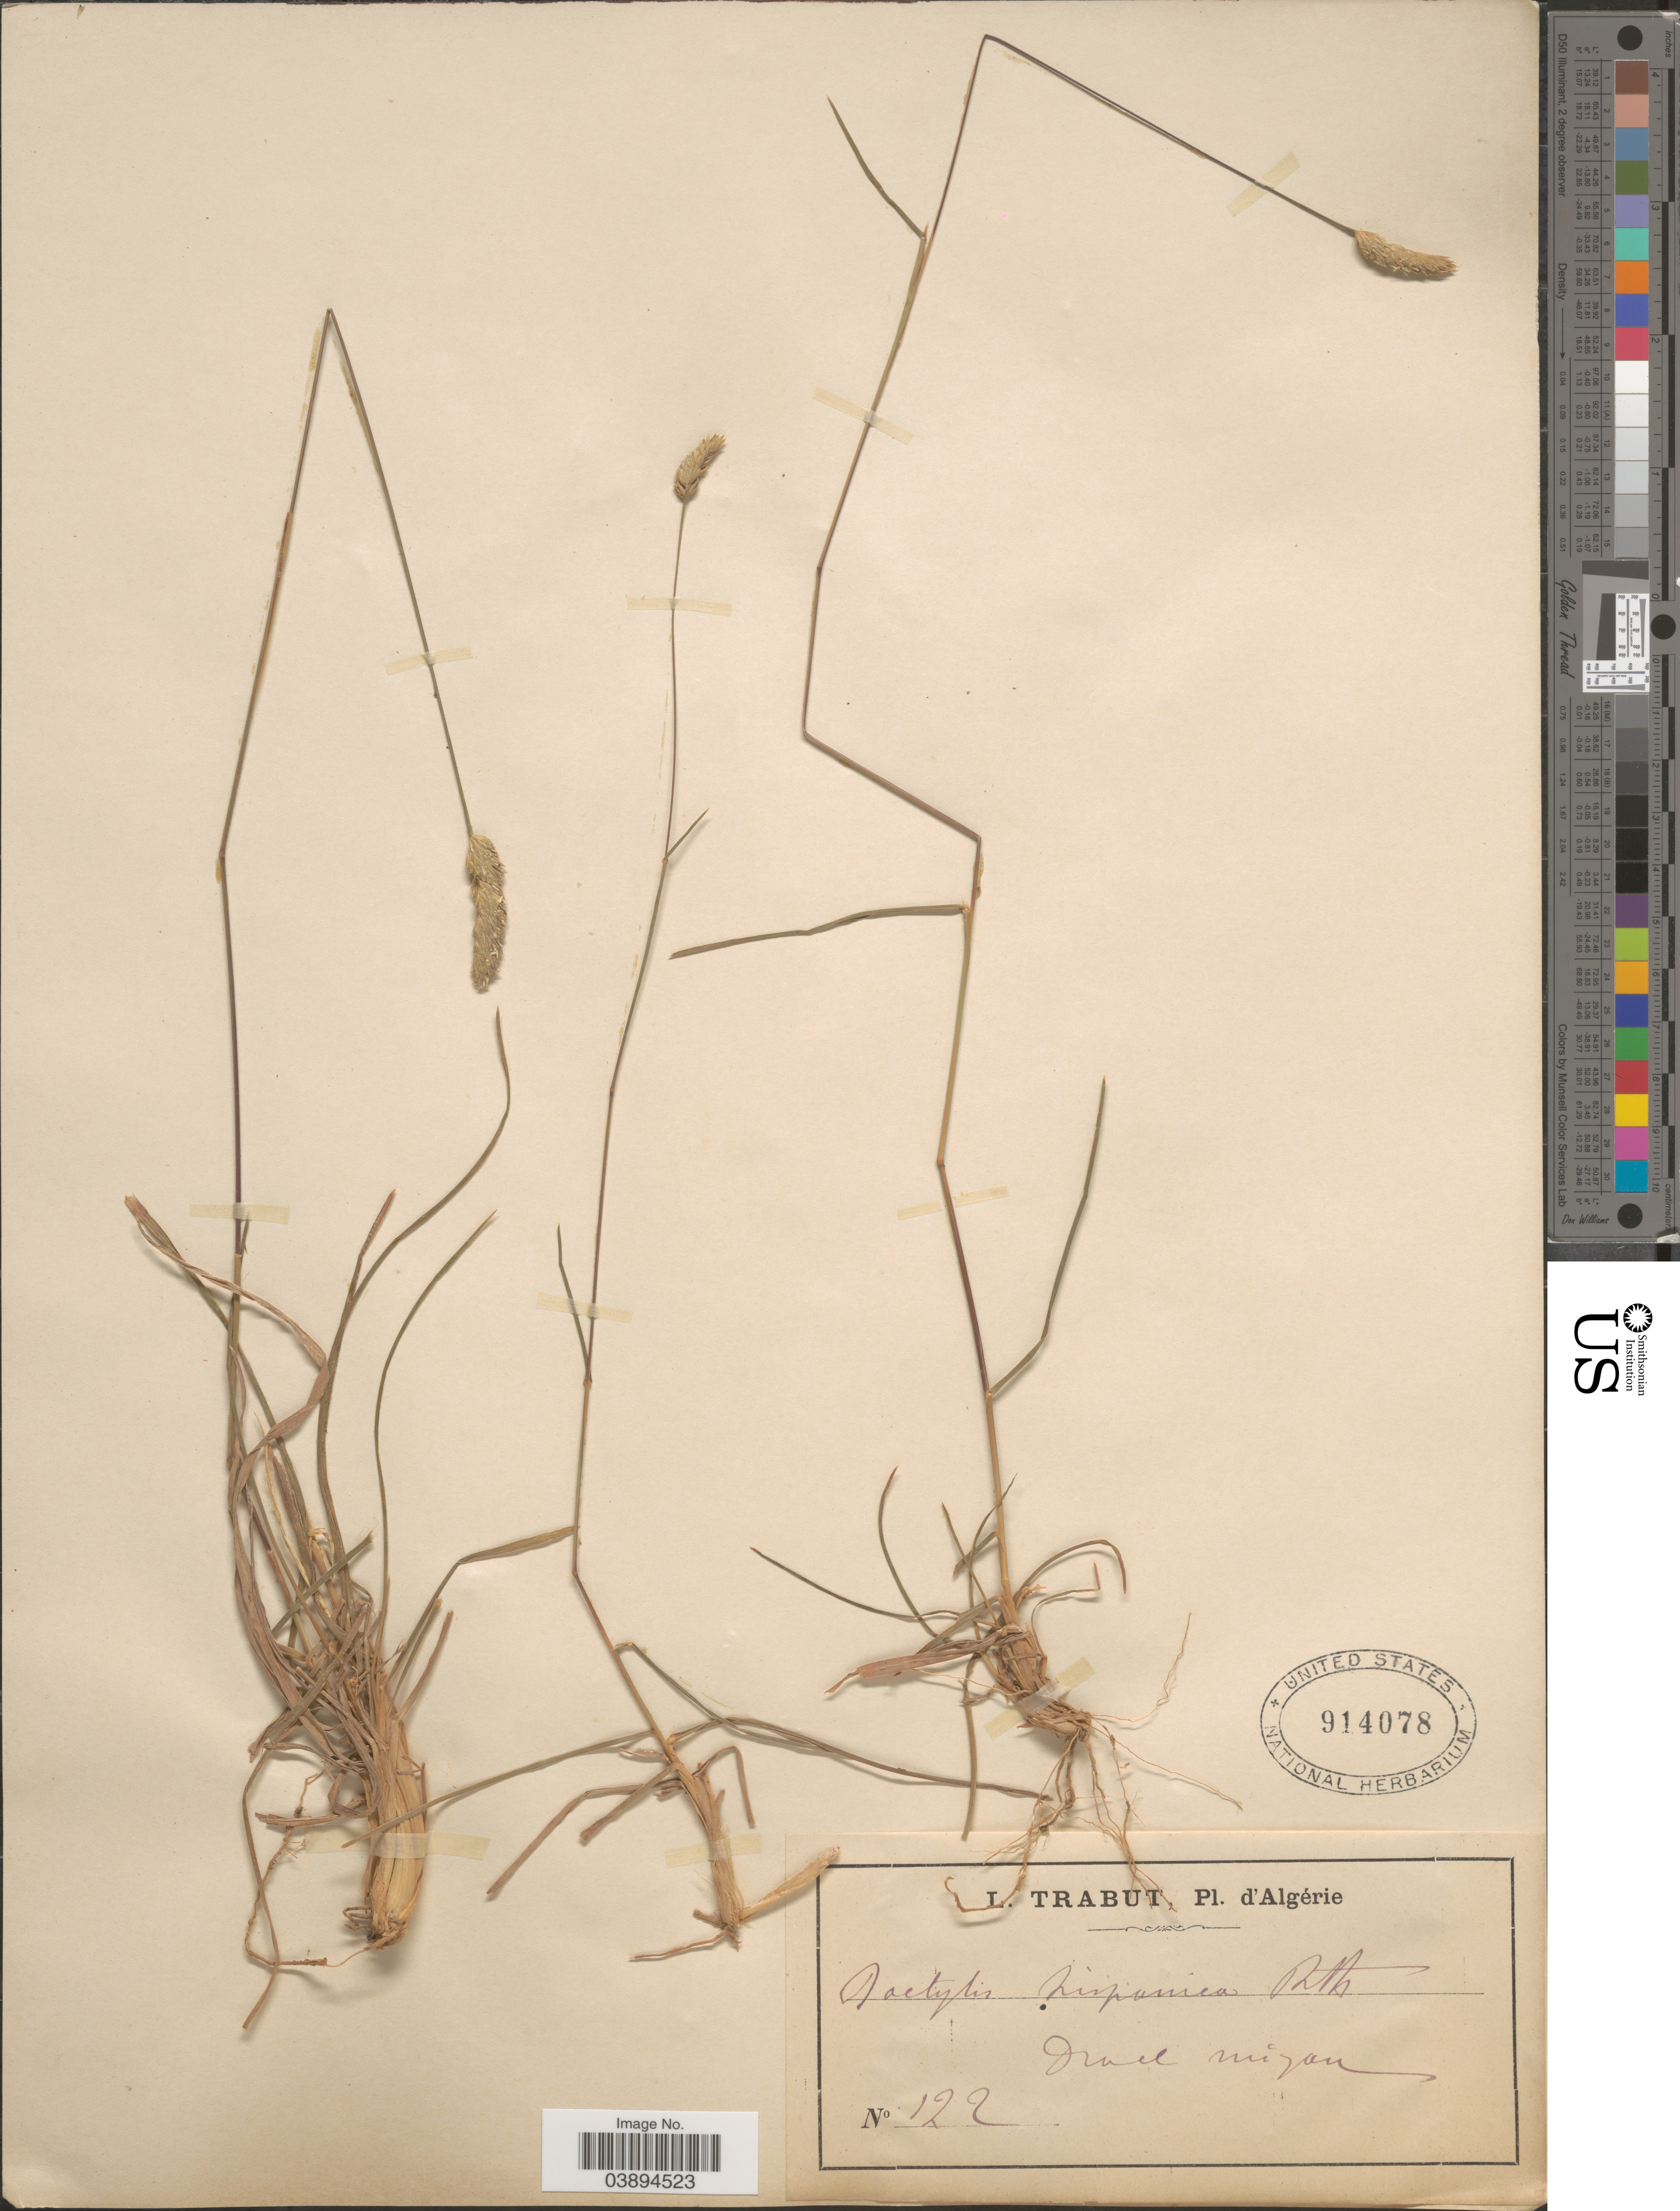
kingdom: Plantae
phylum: Tracheophyta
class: Liliopsida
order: Poales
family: Poaceae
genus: Dactylis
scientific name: Dactylis glomerata subsp. hispanica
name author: (Roth) Nyman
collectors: L. Trabut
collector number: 122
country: Algeria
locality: Algérie. Dra el Mizan.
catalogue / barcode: US 914078